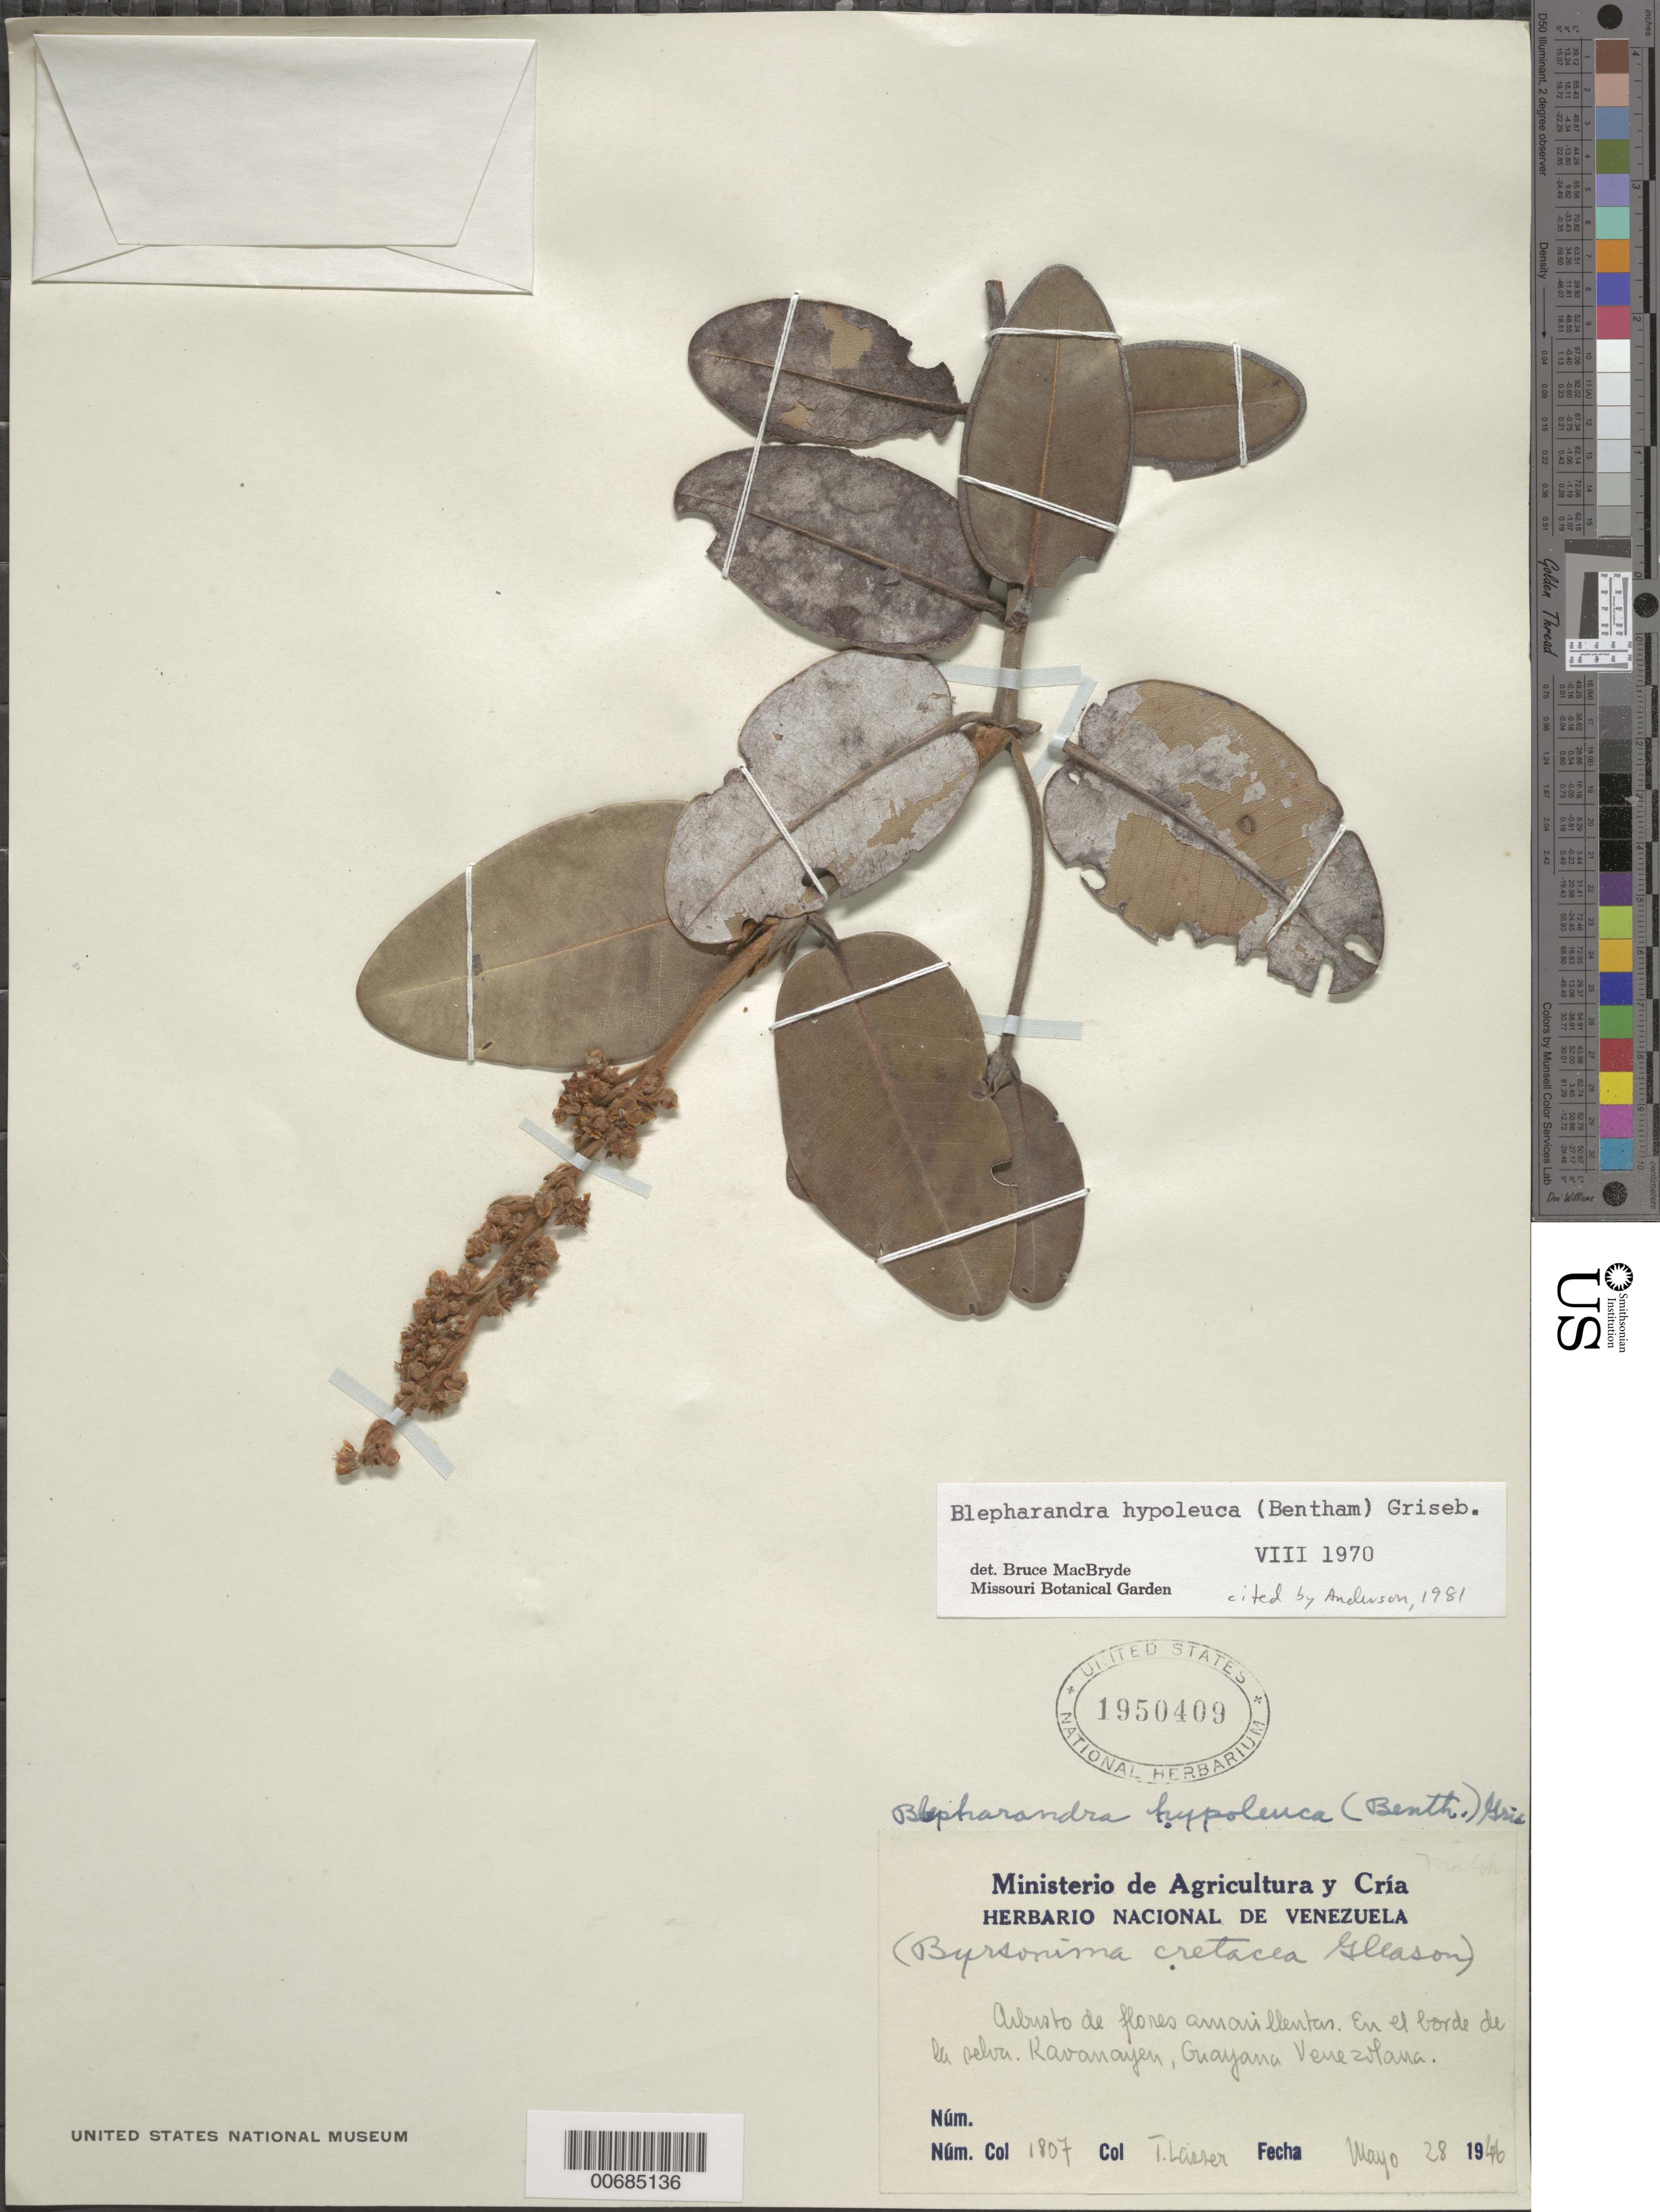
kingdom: Plantae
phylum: Tracheophyta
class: Magnoliopsida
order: Malpighiales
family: Malpighiaceae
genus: Blepharandra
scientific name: Blepharandra hypoleuca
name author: (Benth.) Griseb.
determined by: Anderson, W. R., (MICH), University of Michigan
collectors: T. Lasser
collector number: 1807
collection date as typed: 28-May-46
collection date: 1946-05-28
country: Venezuela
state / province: Bolívar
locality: Kavanayén, Guayana Venezolana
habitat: Forest edge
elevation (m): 1300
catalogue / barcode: US 1950409